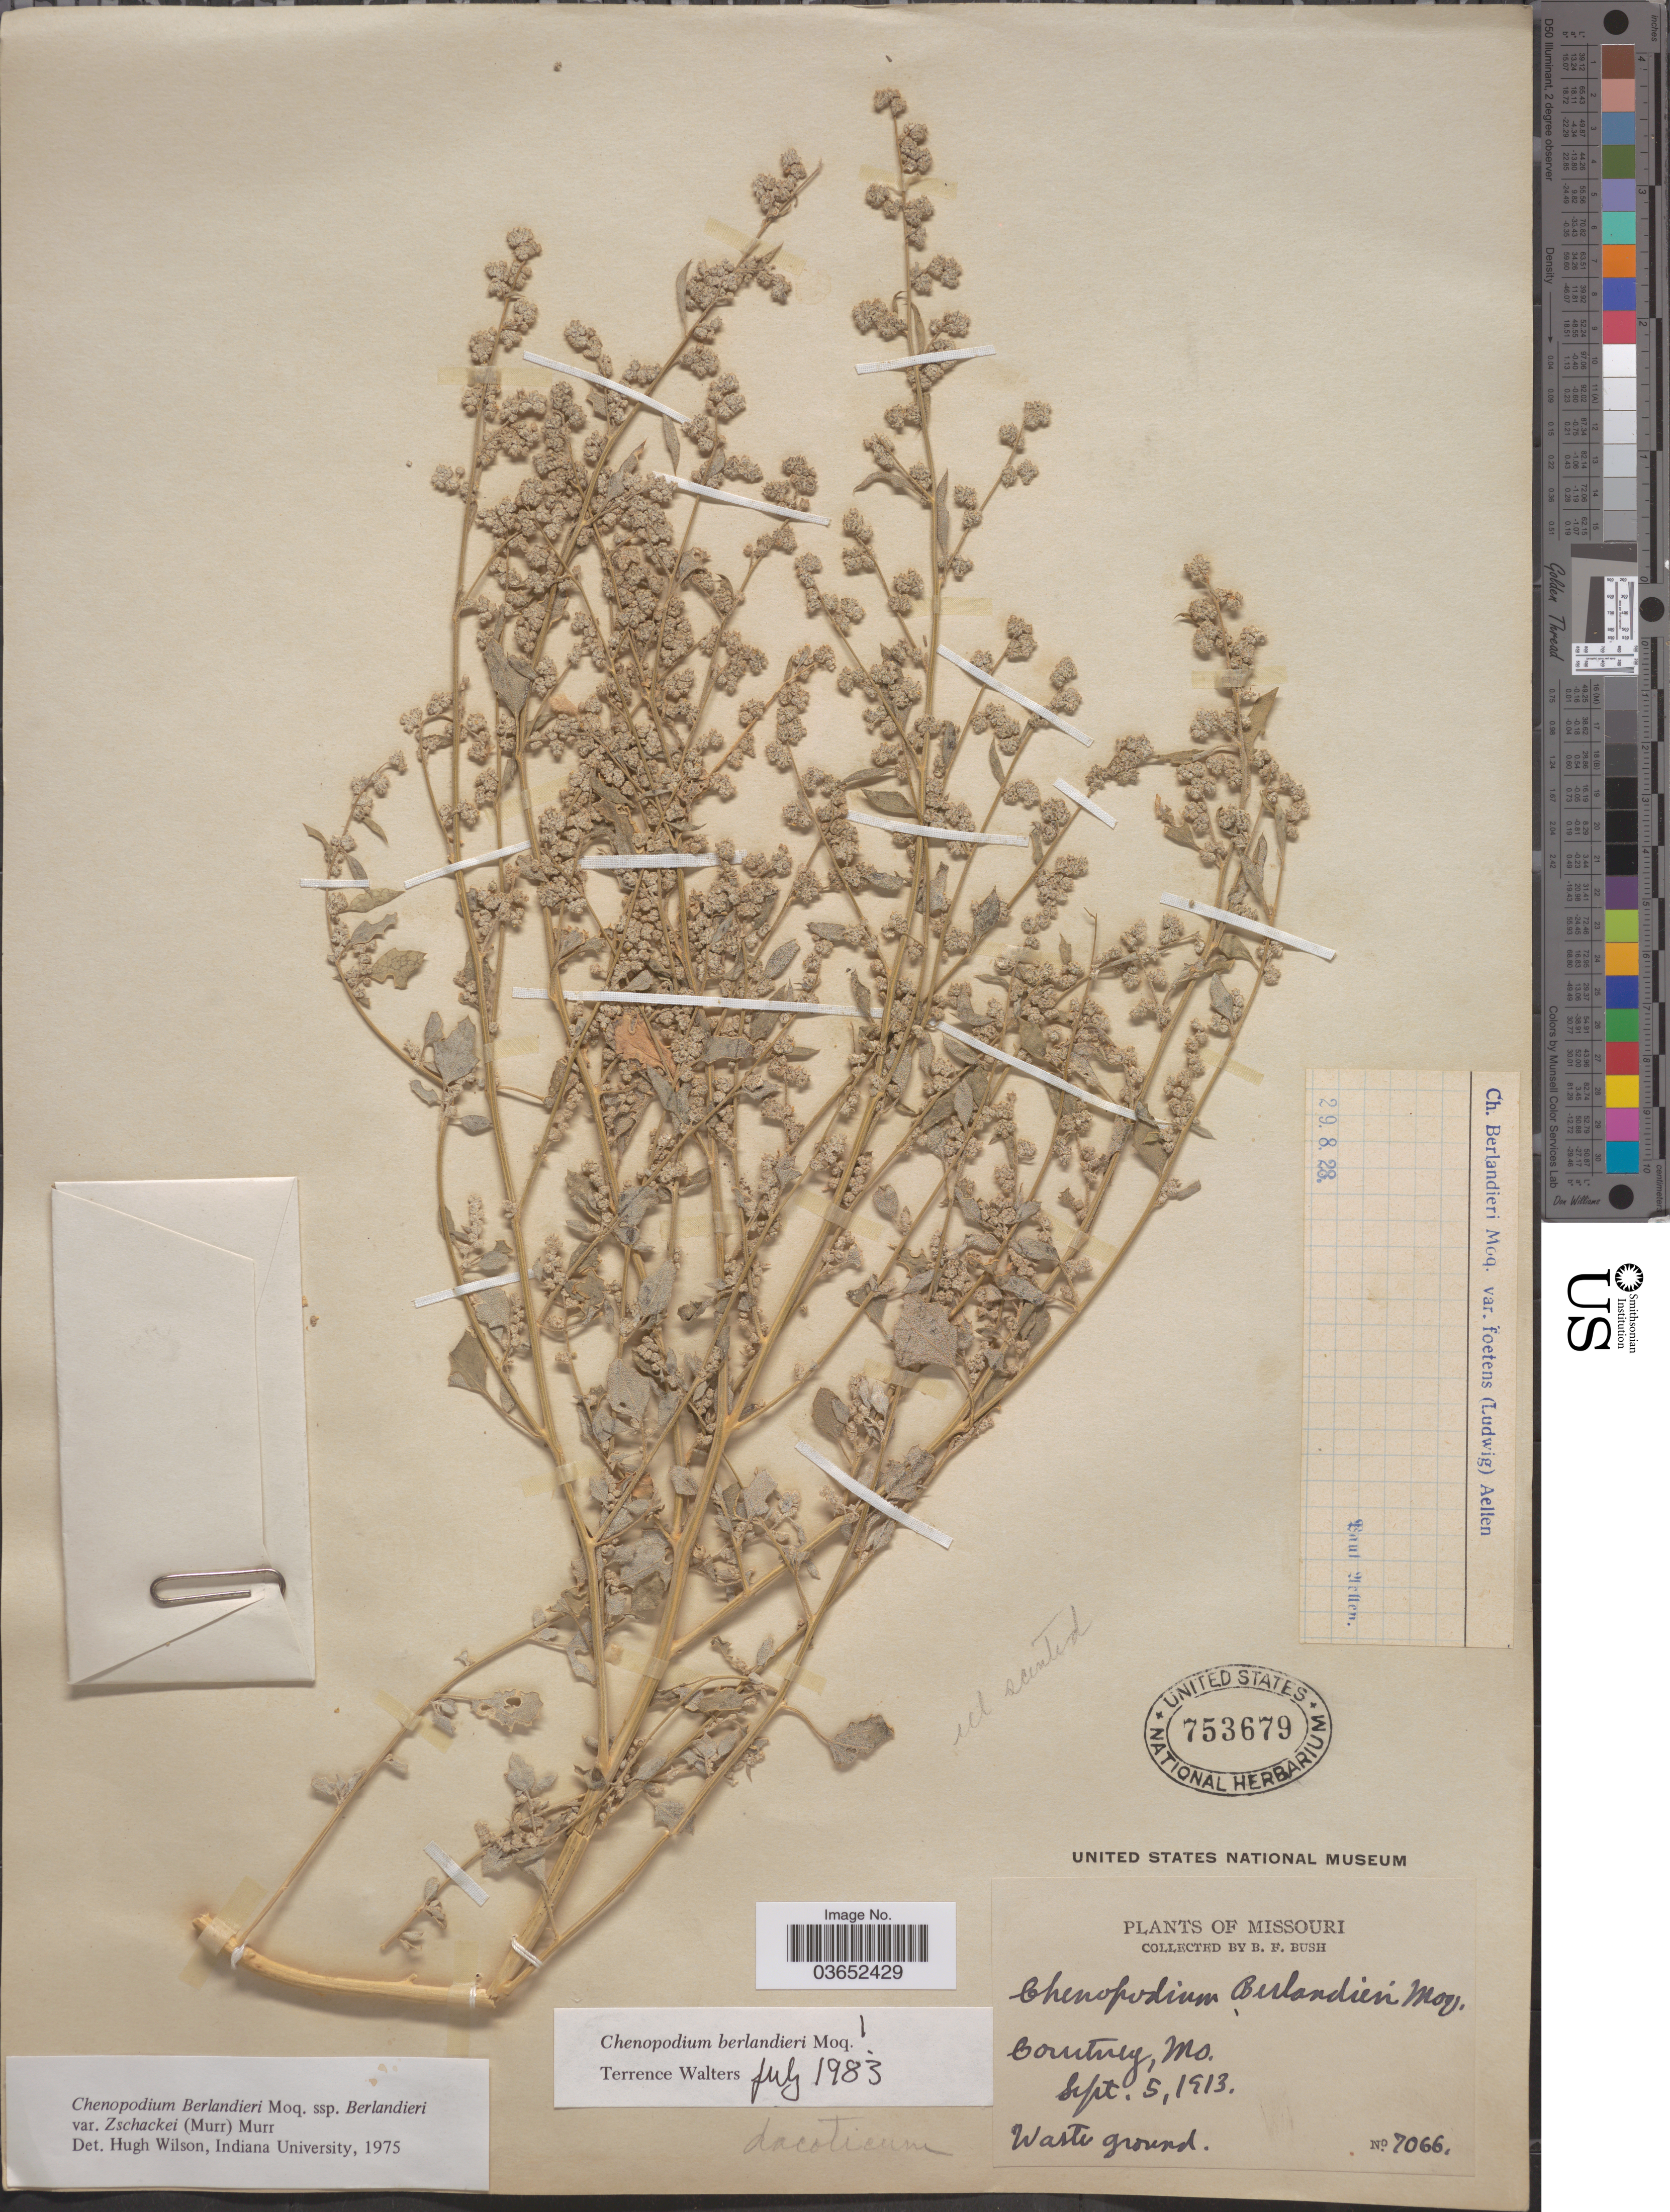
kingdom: Plantae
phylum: Tracheophyta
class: Magnoliopsida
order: Caryophyllales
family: Amaranthaceae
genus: Chenopodium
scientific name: Chenopodium berlandieri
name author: Moq.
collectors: B. F. Bush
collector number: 7066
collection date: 1913-09-05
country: United States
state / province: Missouri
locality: Courtney.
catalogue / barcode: US 753679